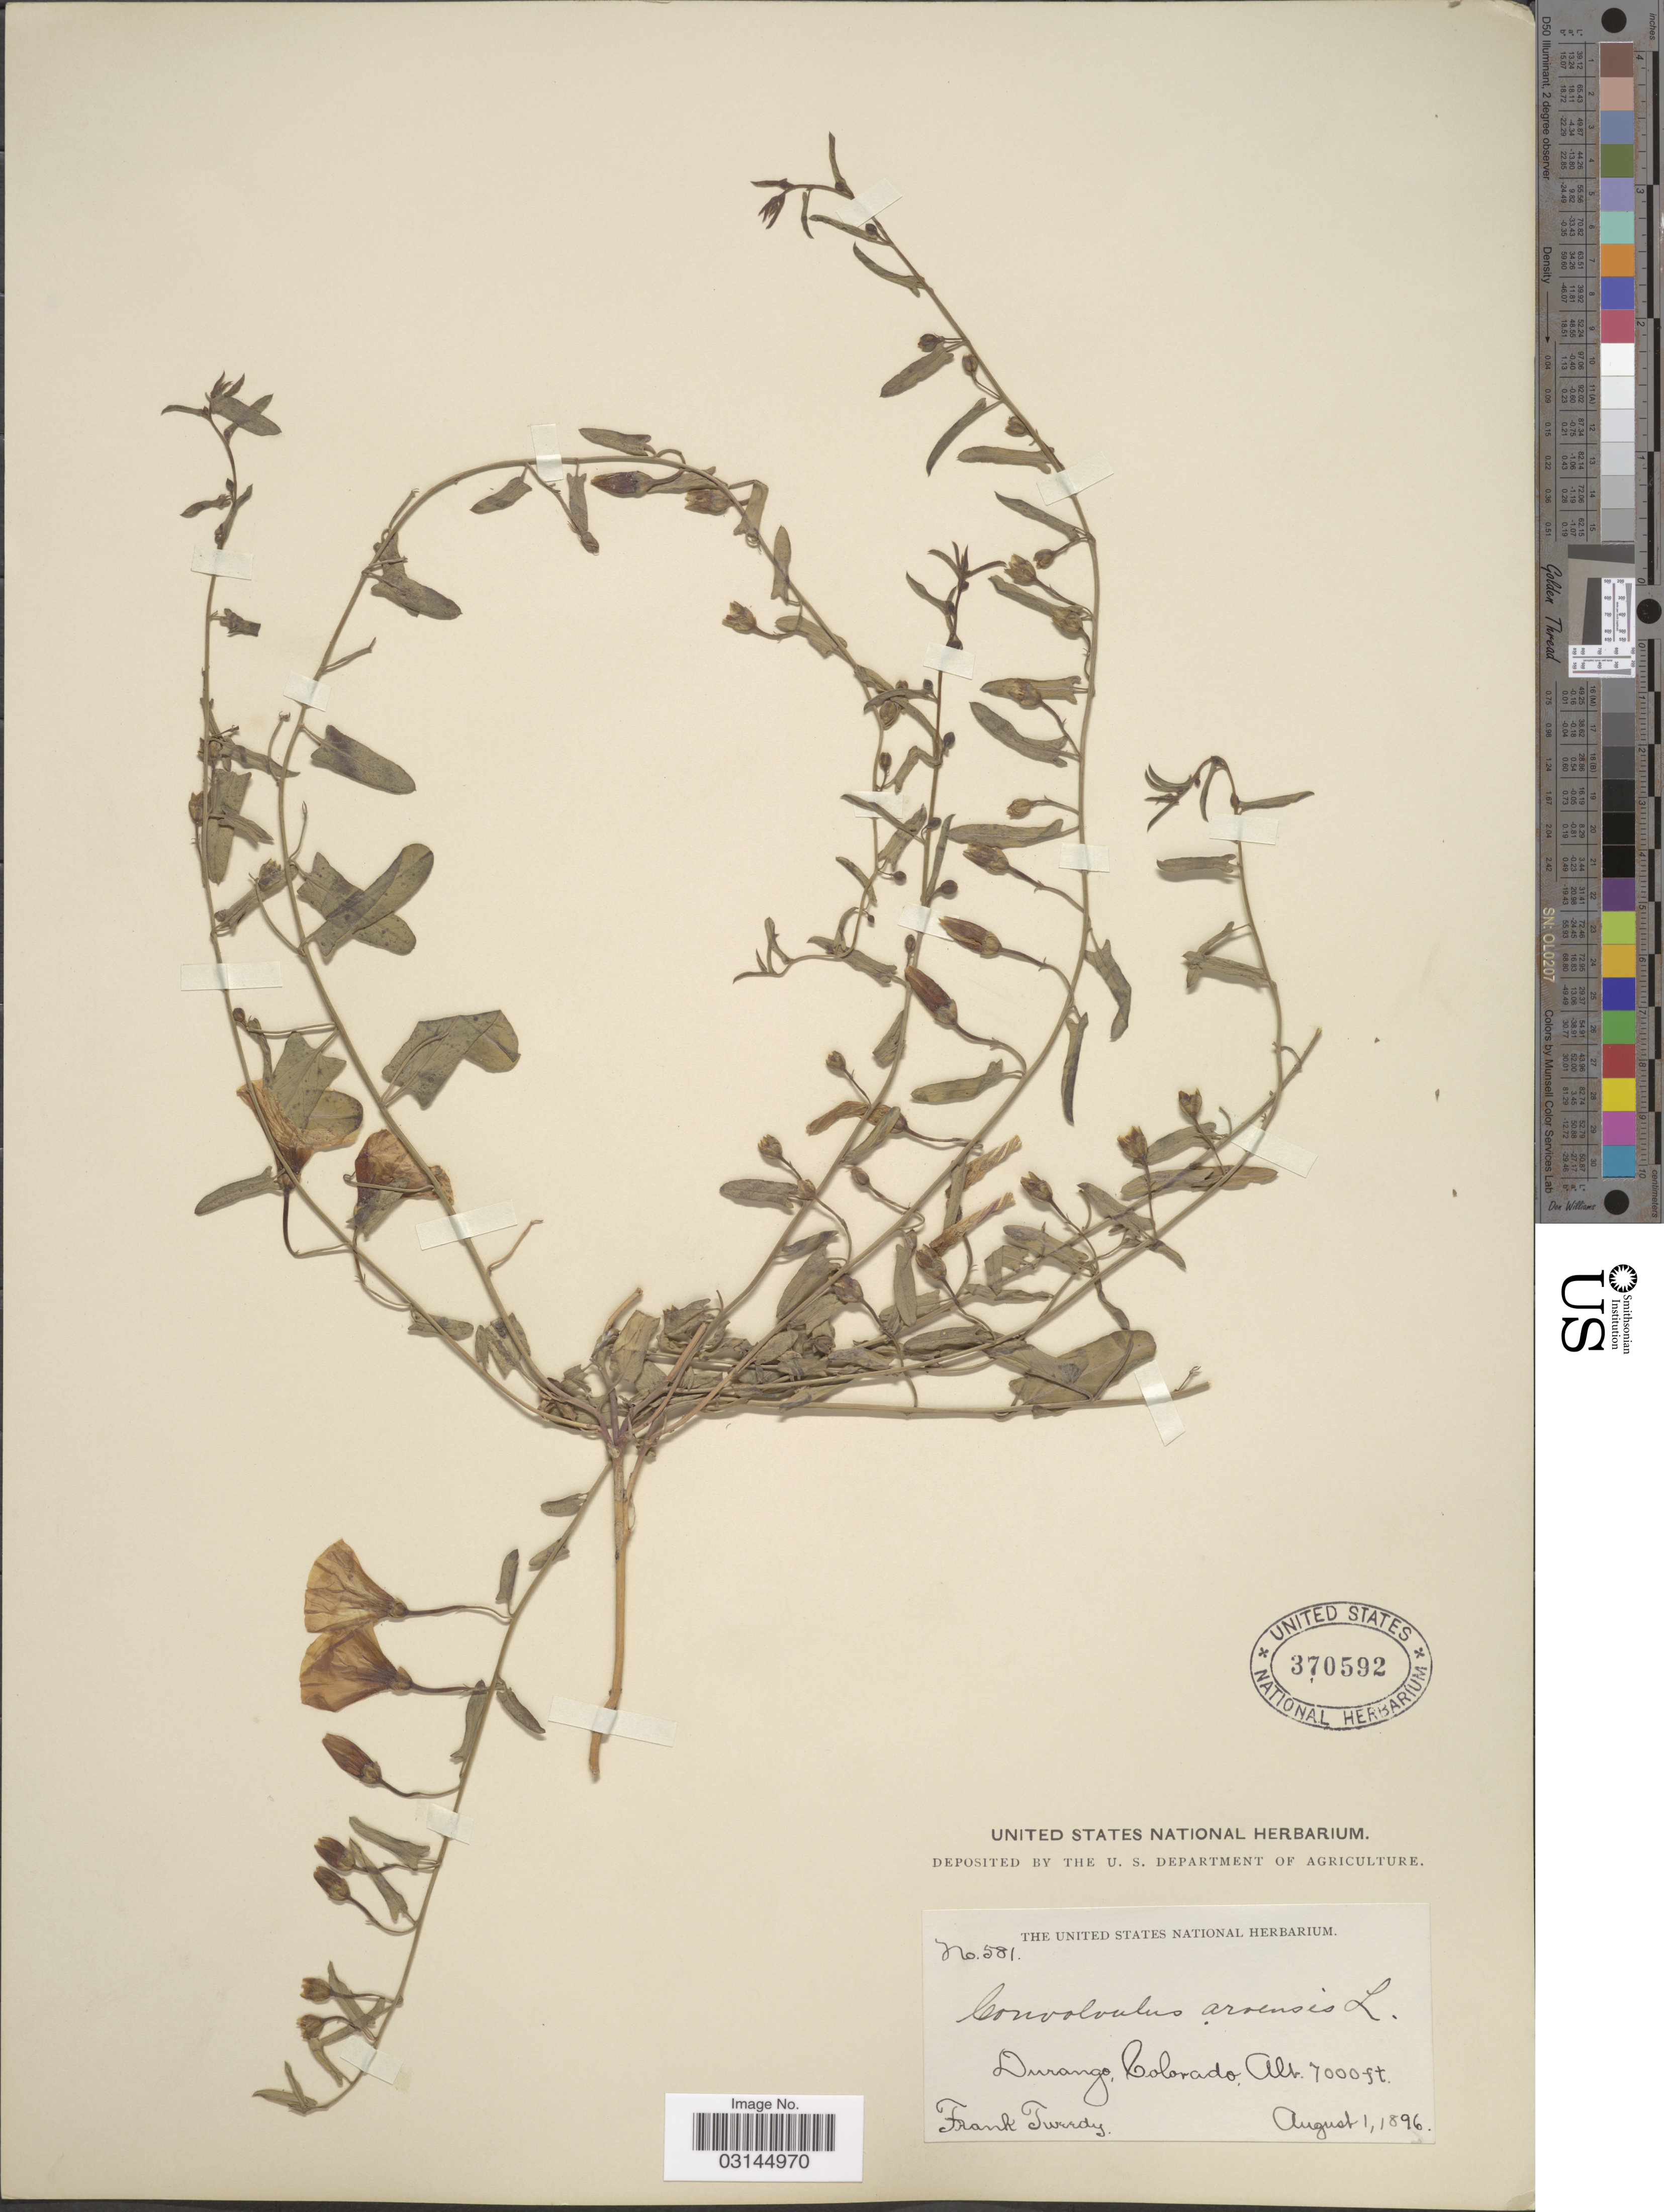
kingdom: Plantae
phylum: Tracheophyta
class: Magnoliopsida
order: Solanales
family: Convolvulaceae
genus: Convolvulus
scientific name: Convolvulus arvensis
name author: L.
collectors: F. Tweedy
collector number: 581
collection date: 1896-08-01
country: United States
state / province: Colorado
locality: Durango.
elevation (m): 2134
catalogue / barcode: US 370592